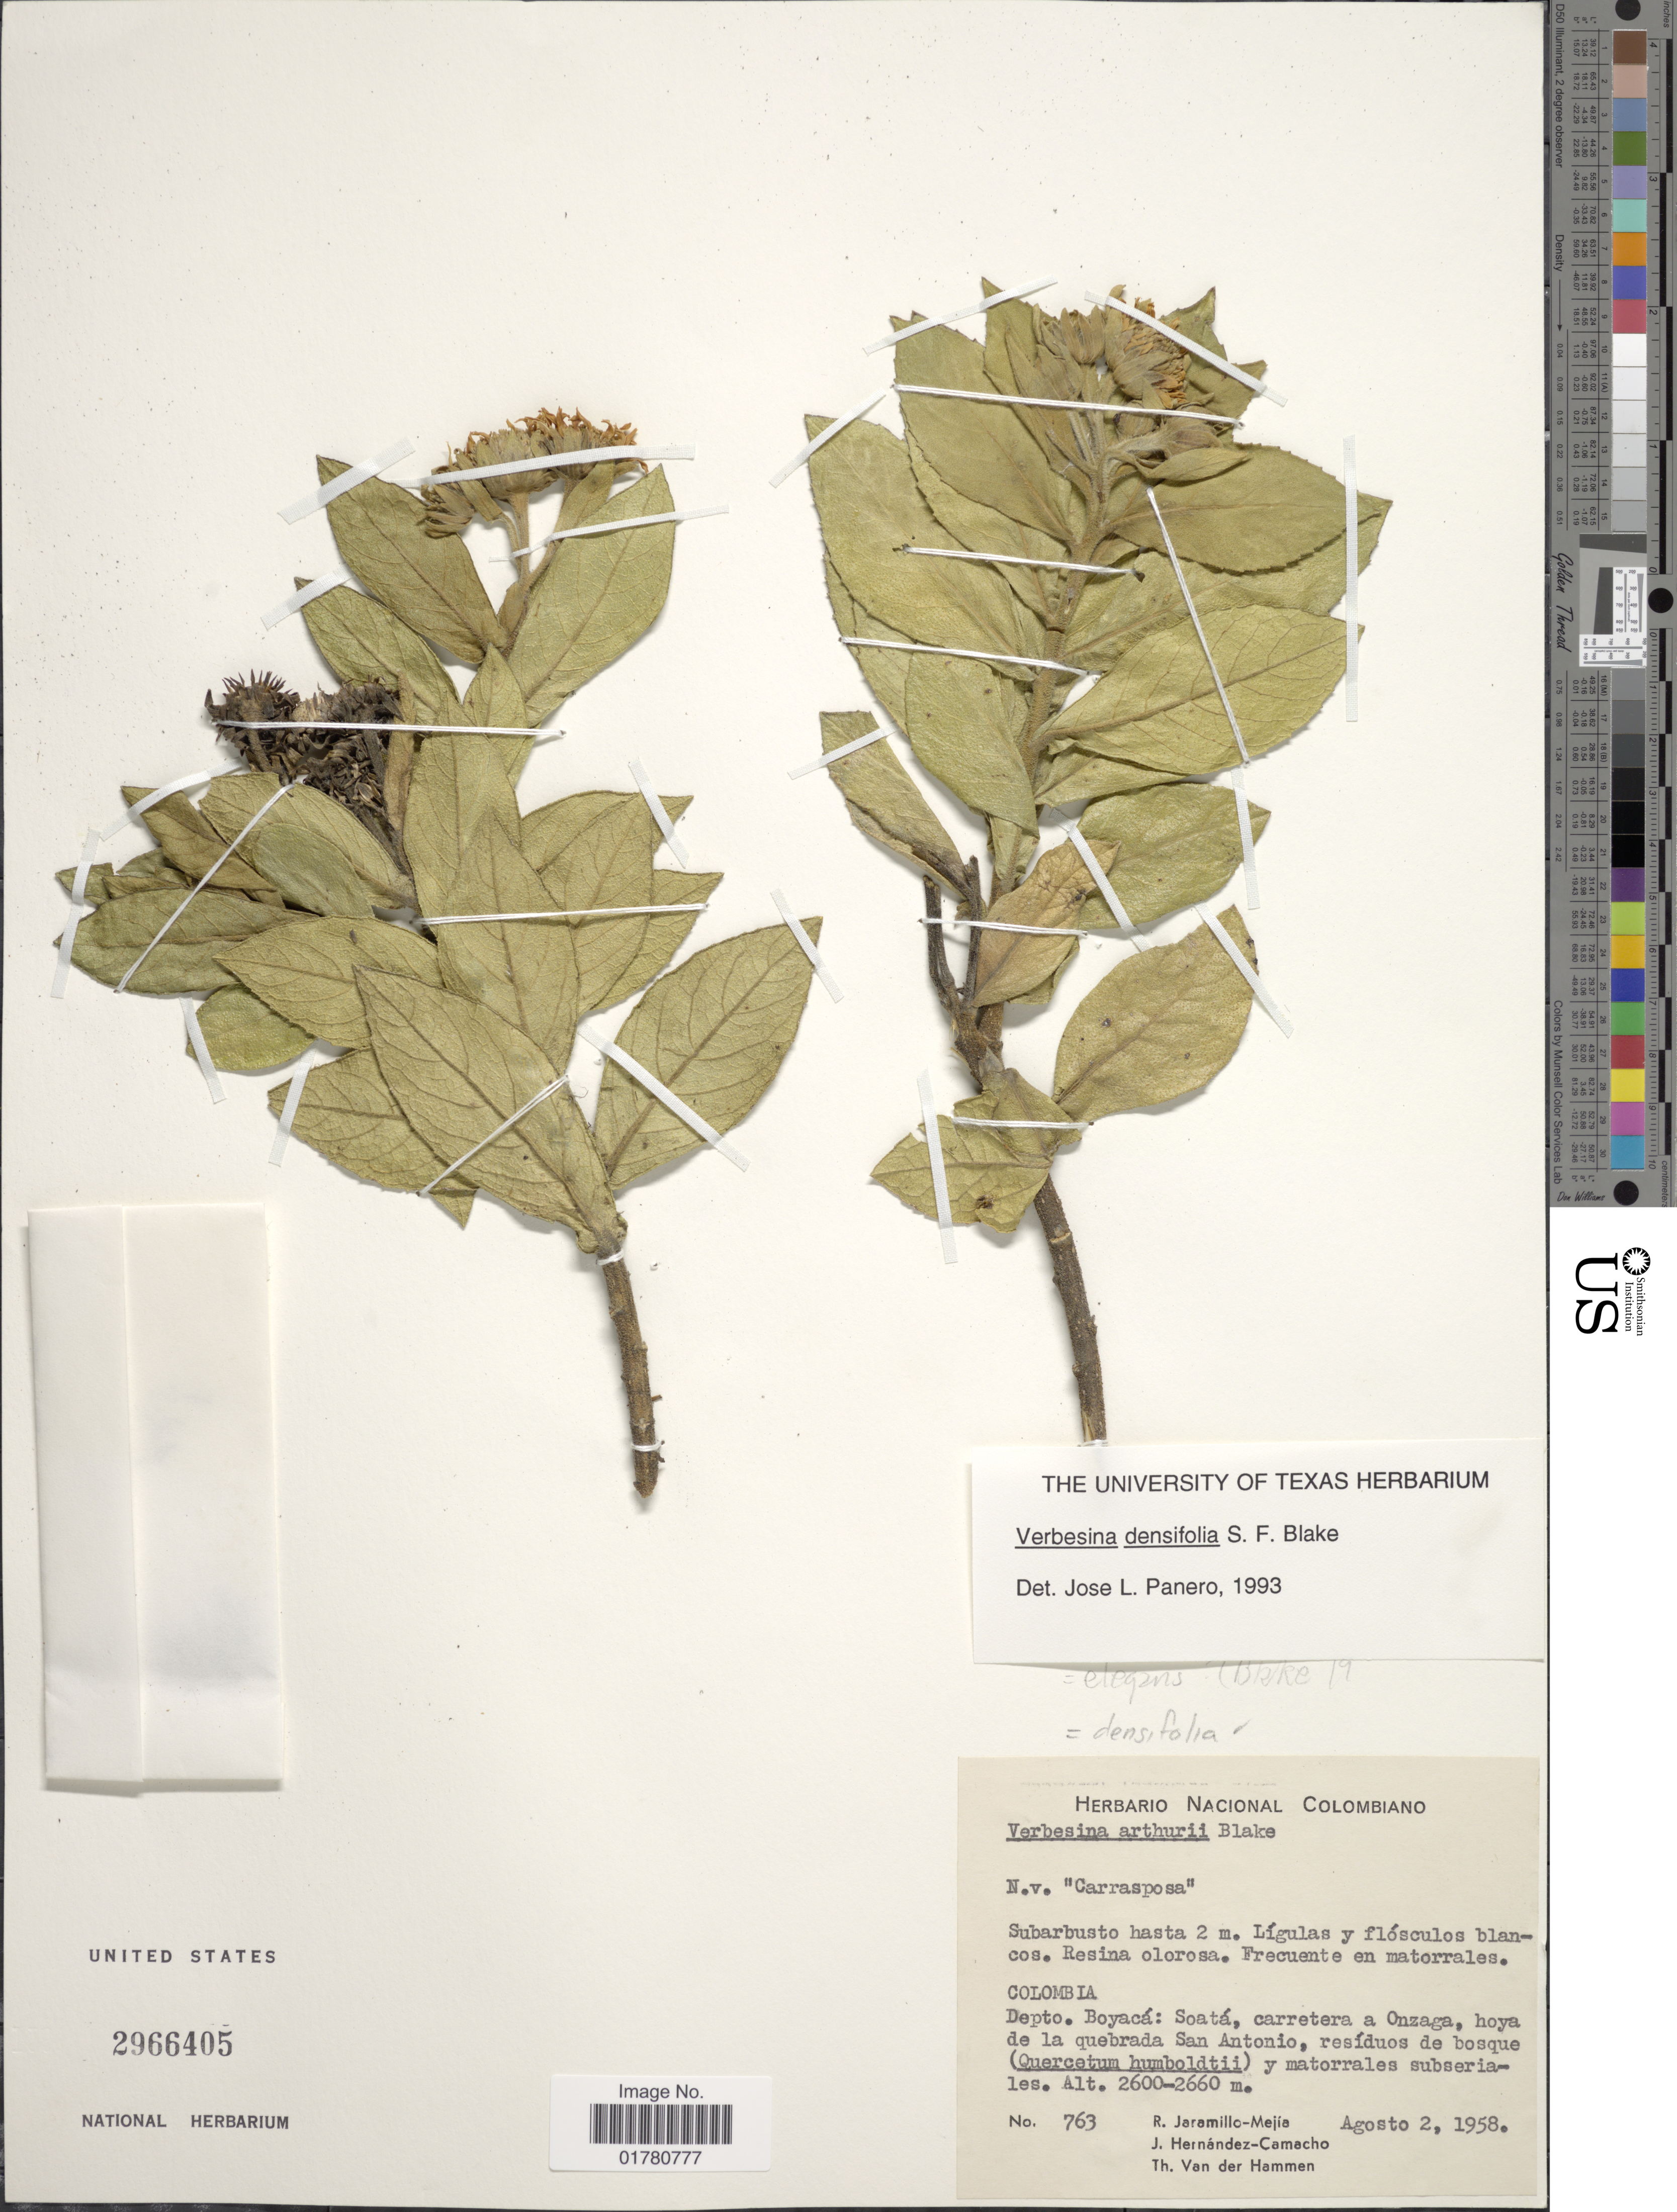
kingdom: Plantae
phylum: Tracheophyta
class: Magnoliopsida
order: Asterales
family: Asteraceae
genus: Verbesina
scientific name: Verbesina densifolia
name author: S.F. Blake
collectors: R. Jaramillo M., J. Hernandez Camacho & T. Hammen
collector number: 763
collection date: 1958-08-02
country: Colombia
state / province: Boyacá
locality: Depto Boyacá: Soatá, carretera a Onzaga, hoya de la quebrada San Antonio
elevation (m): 2600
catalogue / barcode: US 2966405